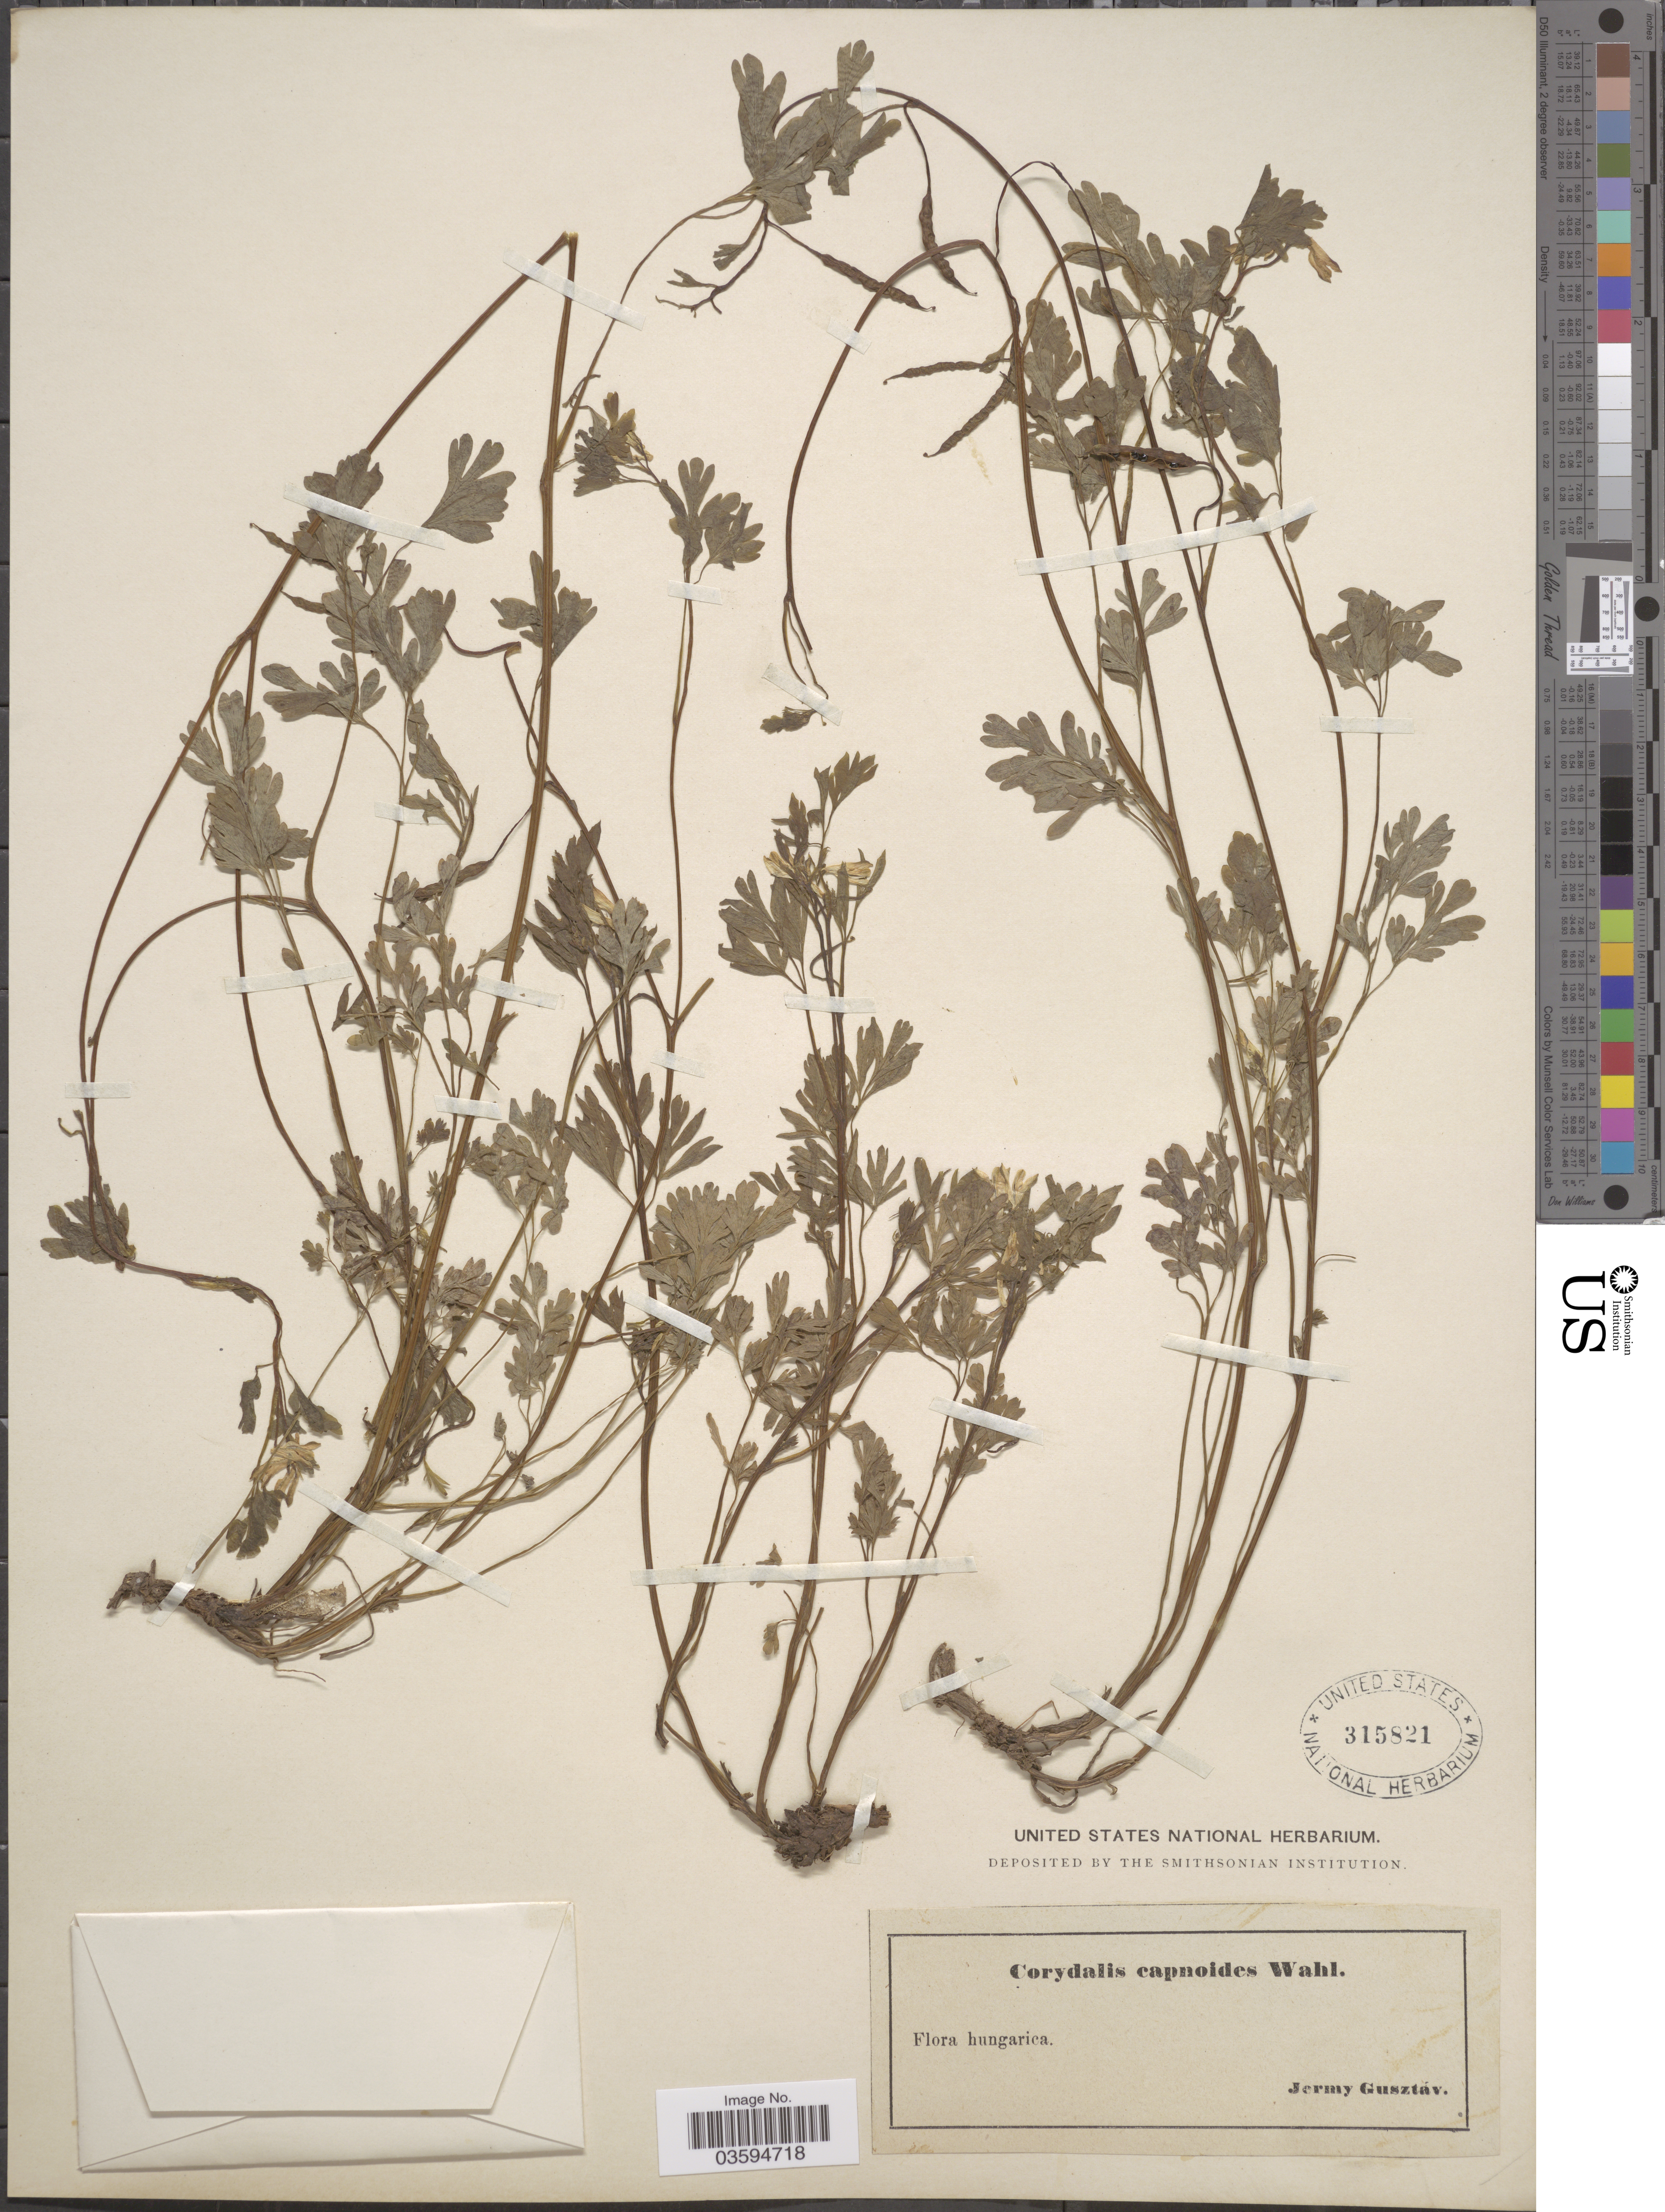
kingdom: Plantae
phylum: Tracheophyta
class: Magnoliopsida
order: Ranunculales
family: Papaveraceae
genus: Corydalis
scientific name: Corydalis capnoides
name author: (L.) Pers.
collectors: G. Jermy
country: Hungary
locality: Hungarica.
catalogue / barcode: US 315821